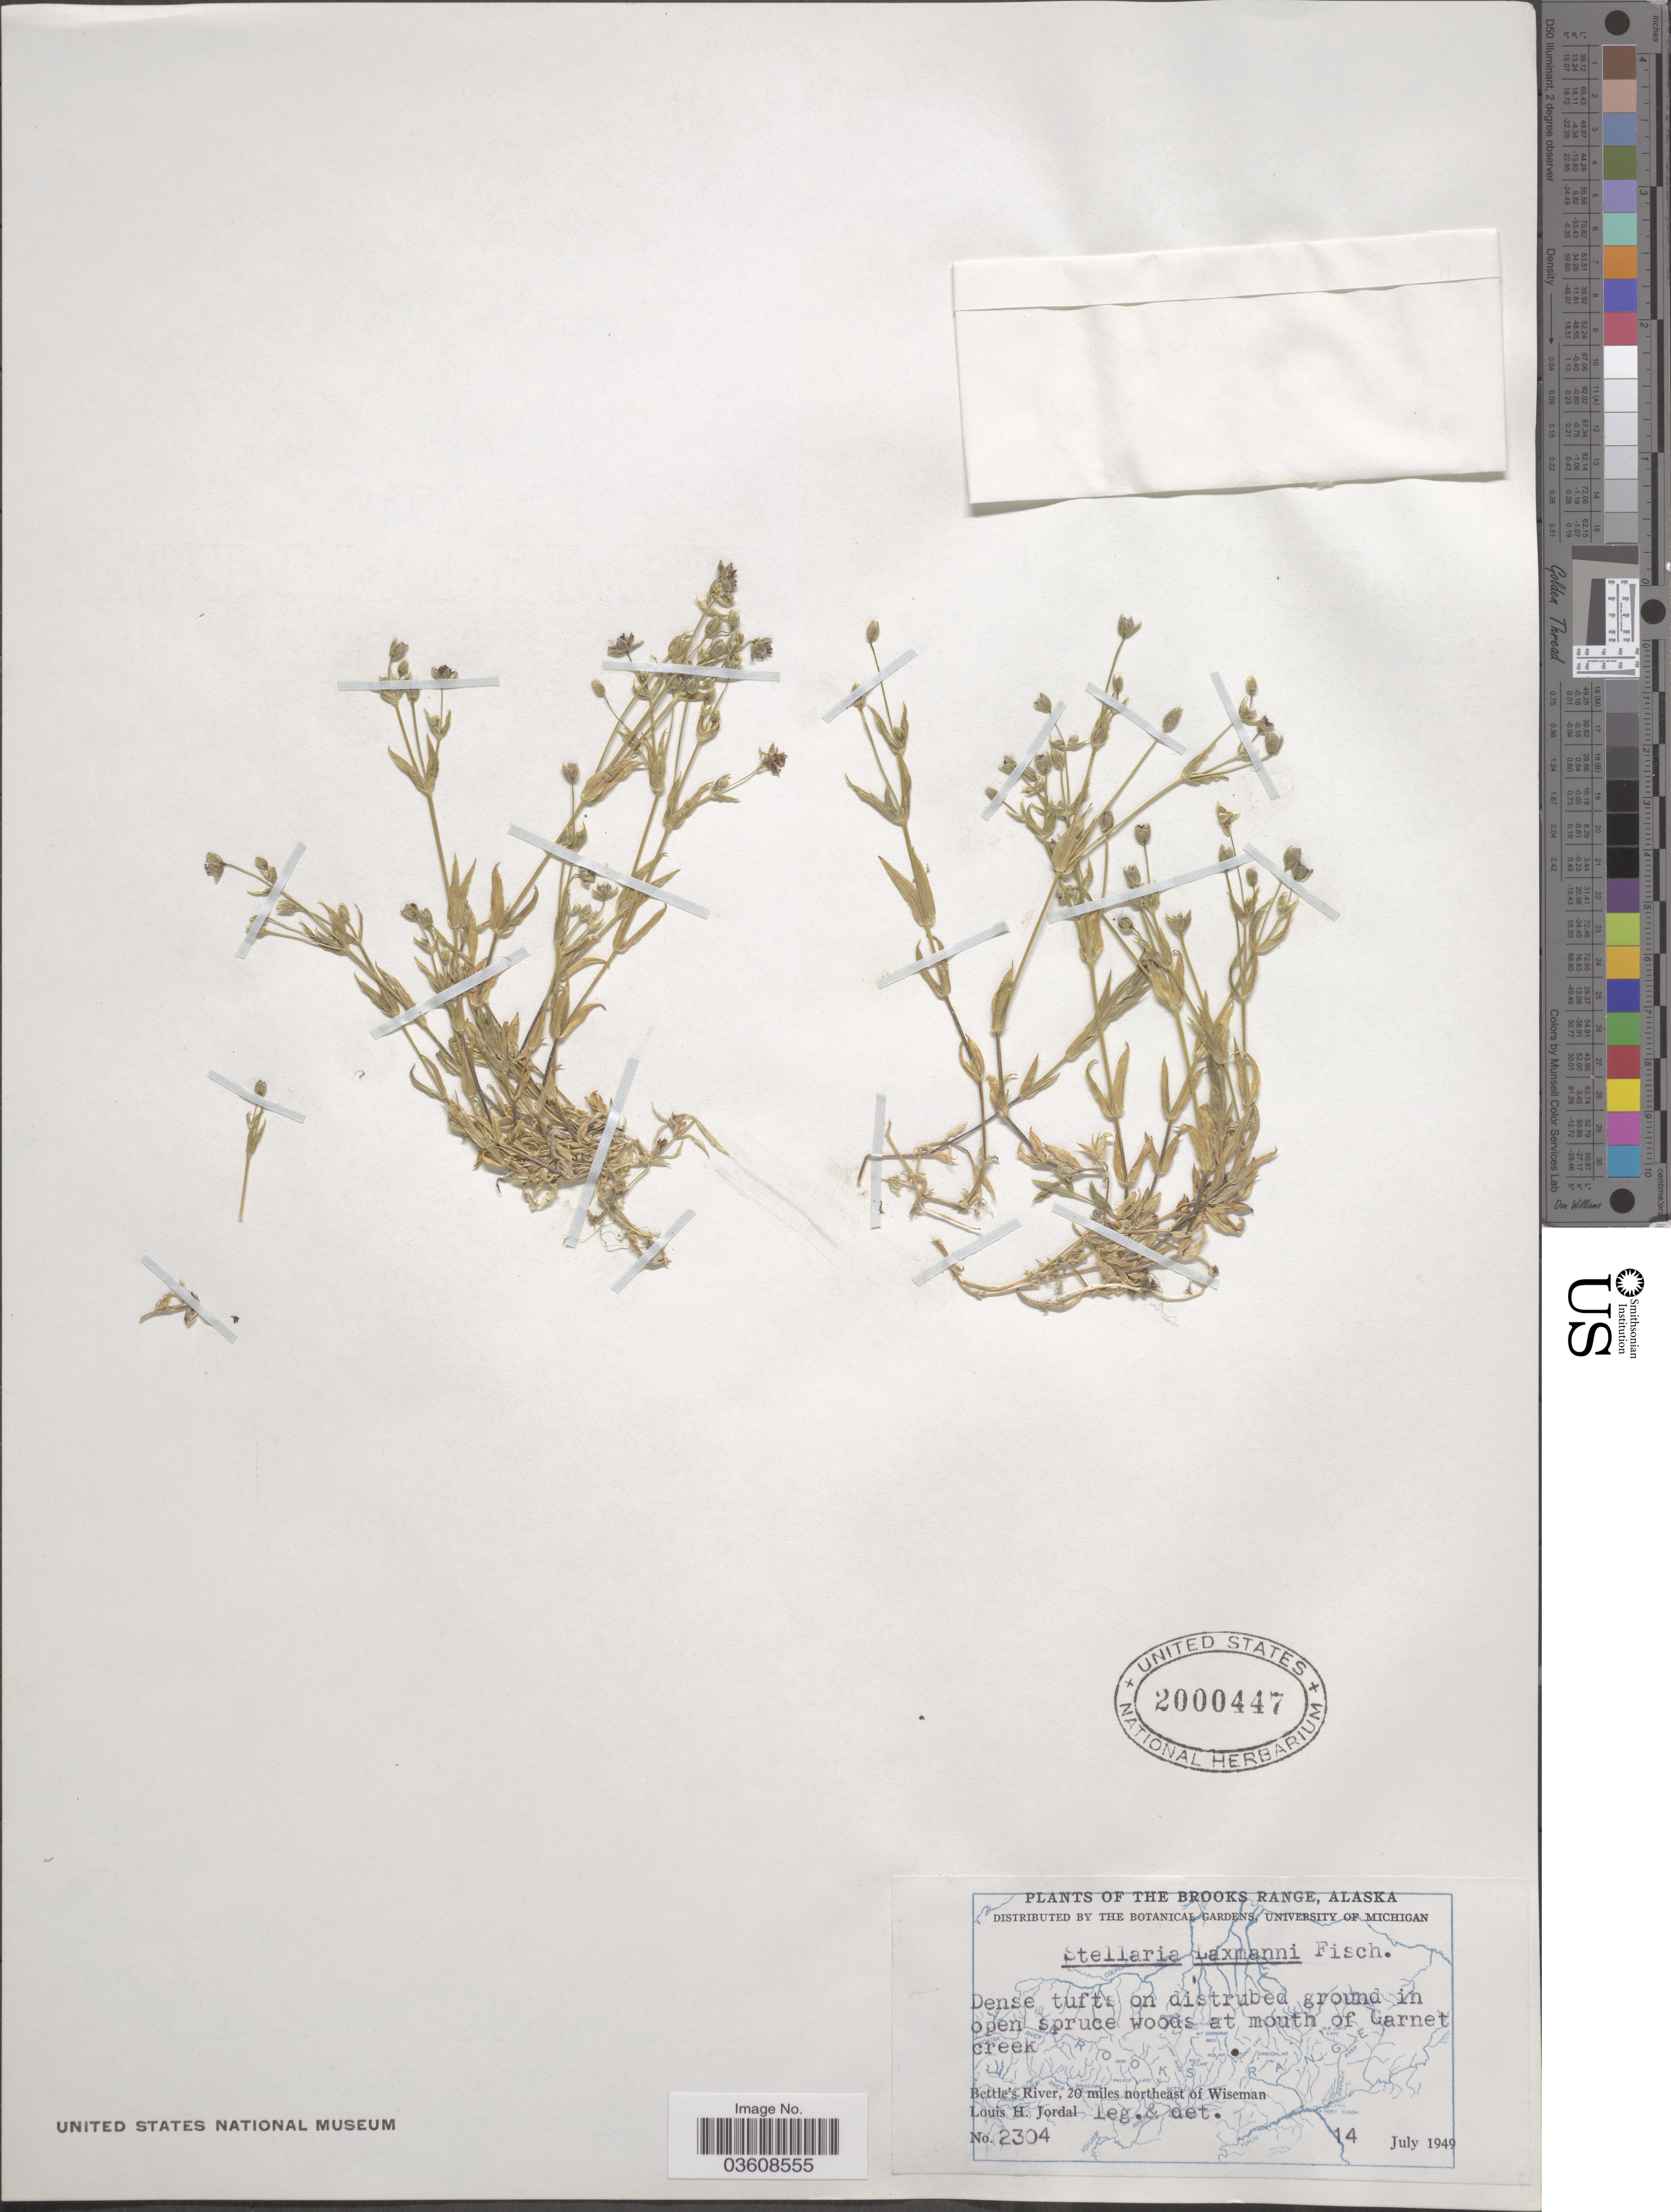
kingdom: Plantae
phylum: Tracheophyta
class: Magnoliopsida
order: Caryophyllales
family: Caryophyllaceae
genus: Stellaria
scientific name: Stellaria laxmannii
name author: Fisch. ex Ser.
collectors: L. Jordal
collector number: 2304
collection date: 1949-07-14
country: United States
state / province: Alaska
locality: The Brooks Range. Mouth of Garnet creek. Bettle's River, 20 miles northeast of Wiseman.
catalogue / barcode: US 2000447